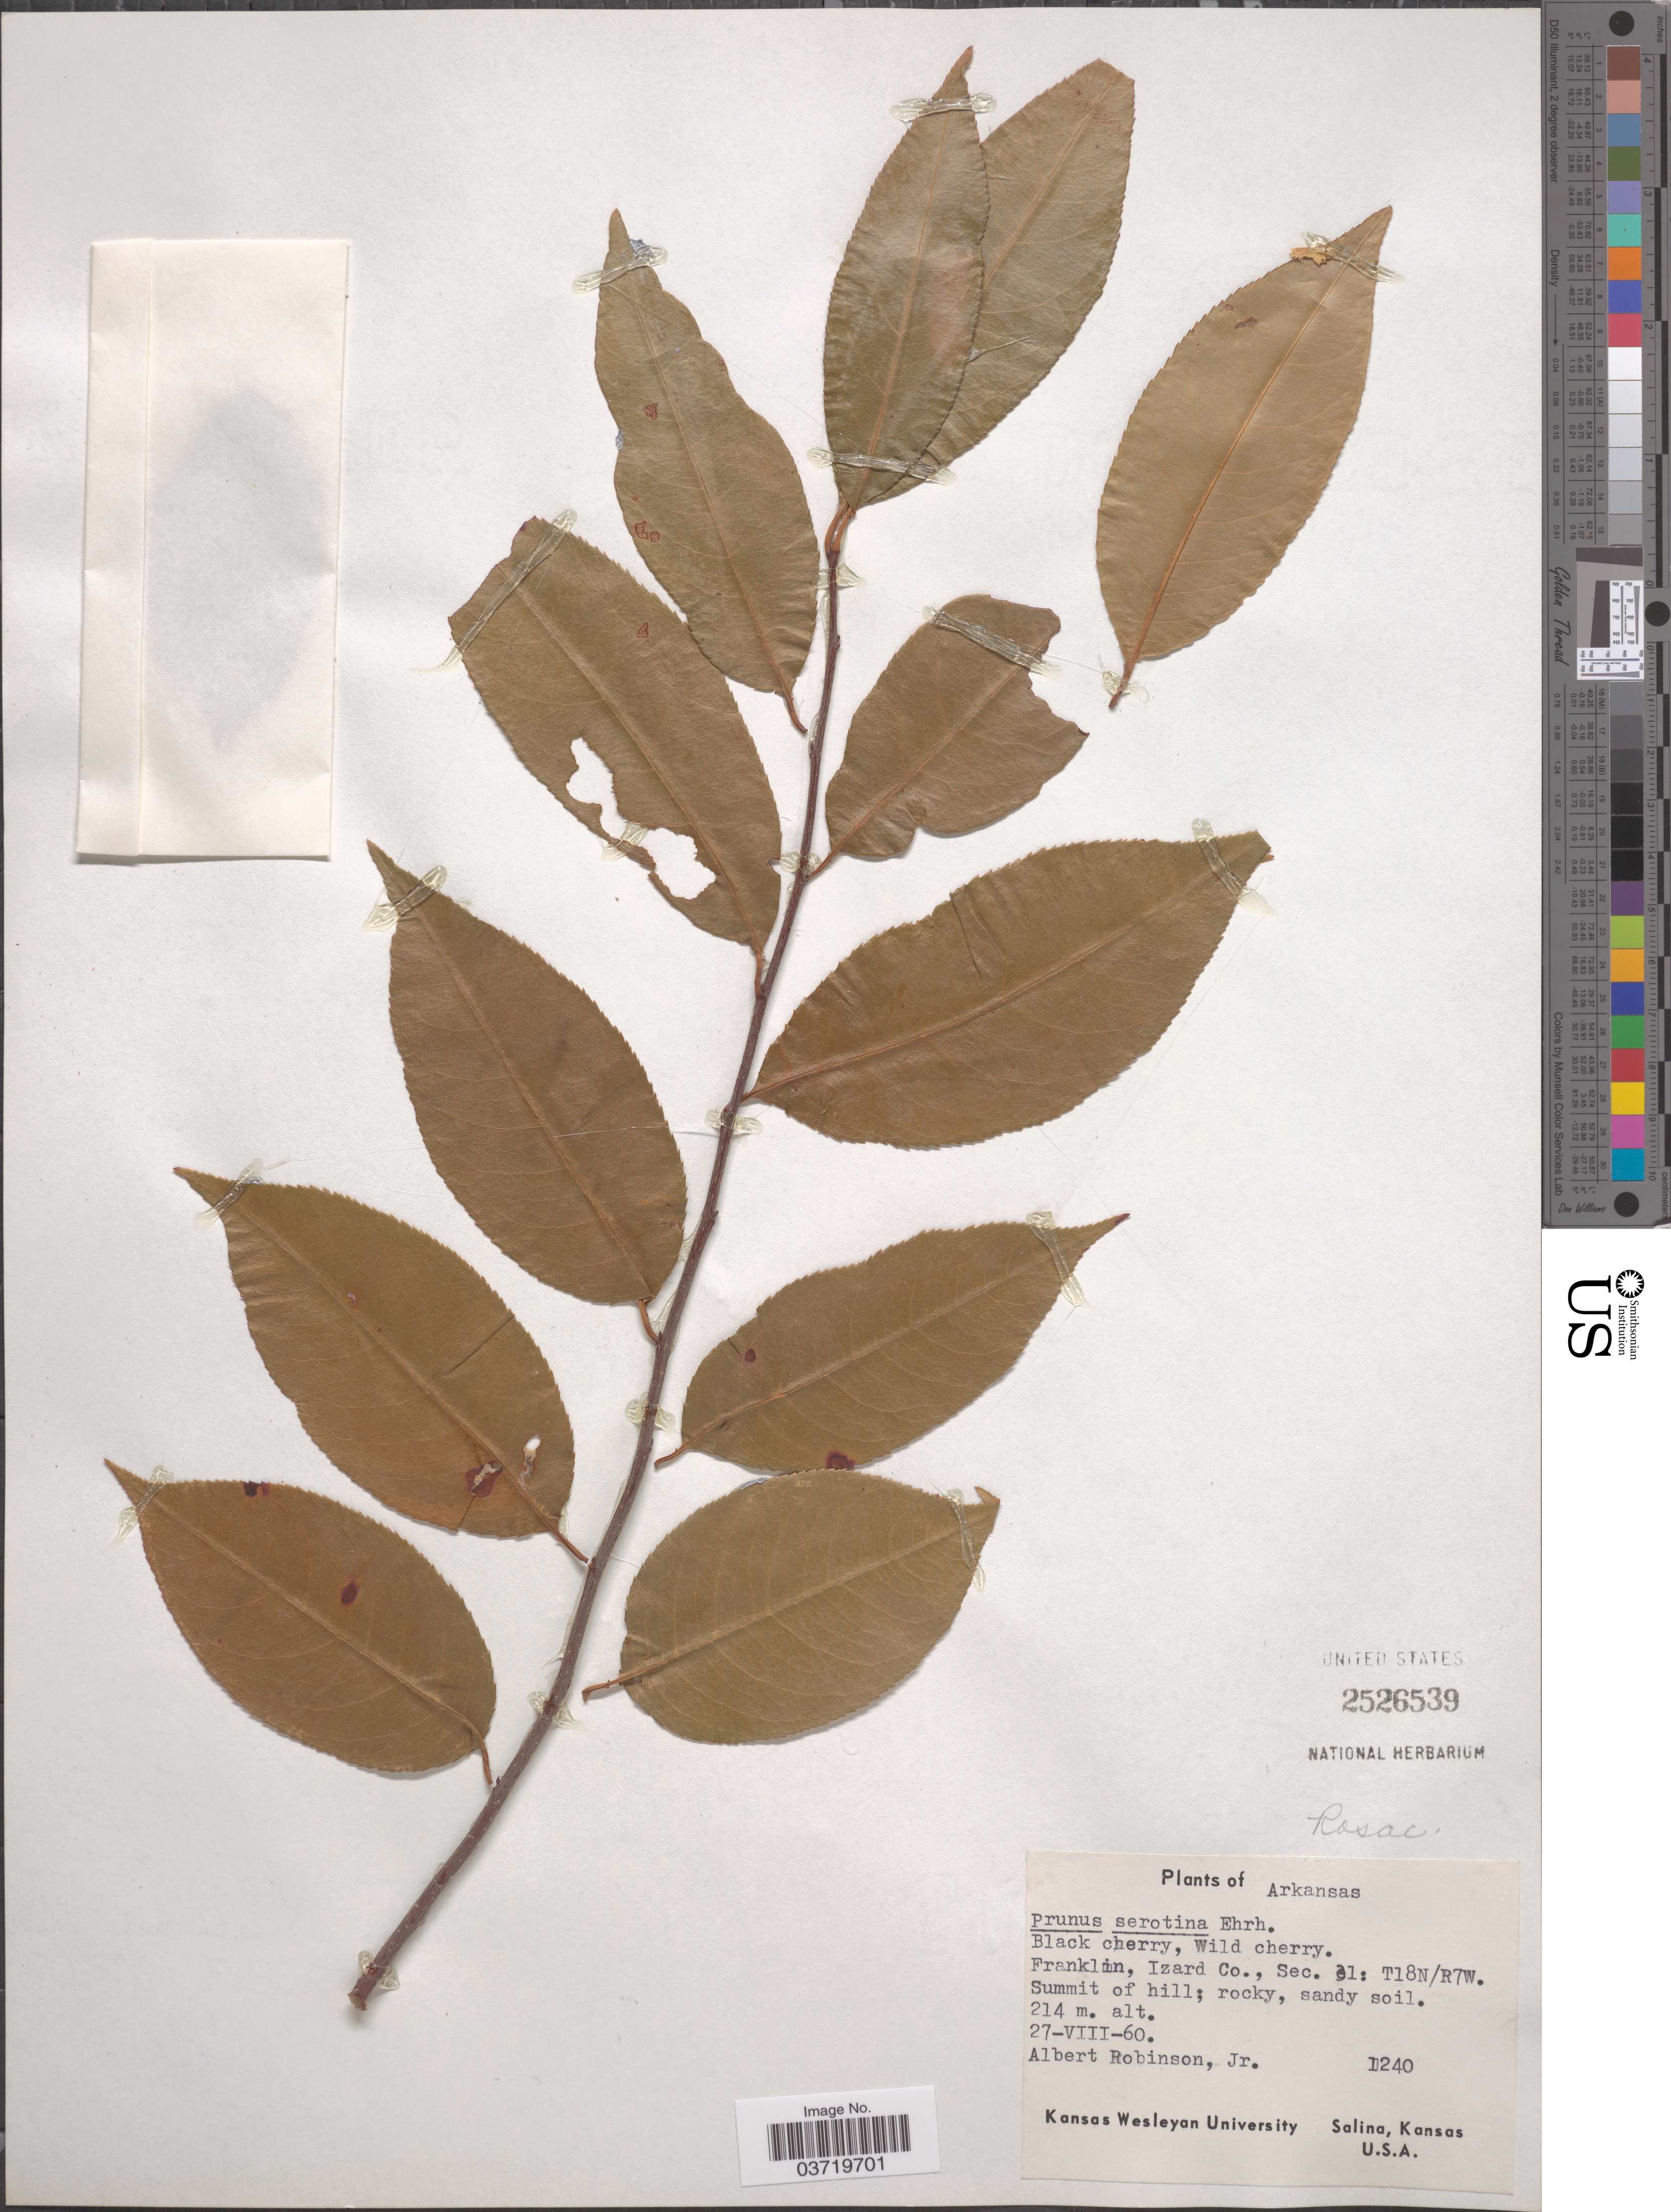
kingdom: Plantae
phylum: Tracheophyta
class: Magnoliopsida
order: Rosales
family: Rosaceae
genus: Prunus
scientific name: Prunus serotina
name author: Ehrh.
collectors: A. Robinson Jr.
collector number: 1240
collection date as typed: Transcribed d/m/y: 27/8/60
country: United States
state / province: Arkansas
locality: Franklin, Izard Co., Sec. [illegible text]1: T18N/R7W. Summit of hill.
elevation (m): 214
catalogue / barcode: US 2526539